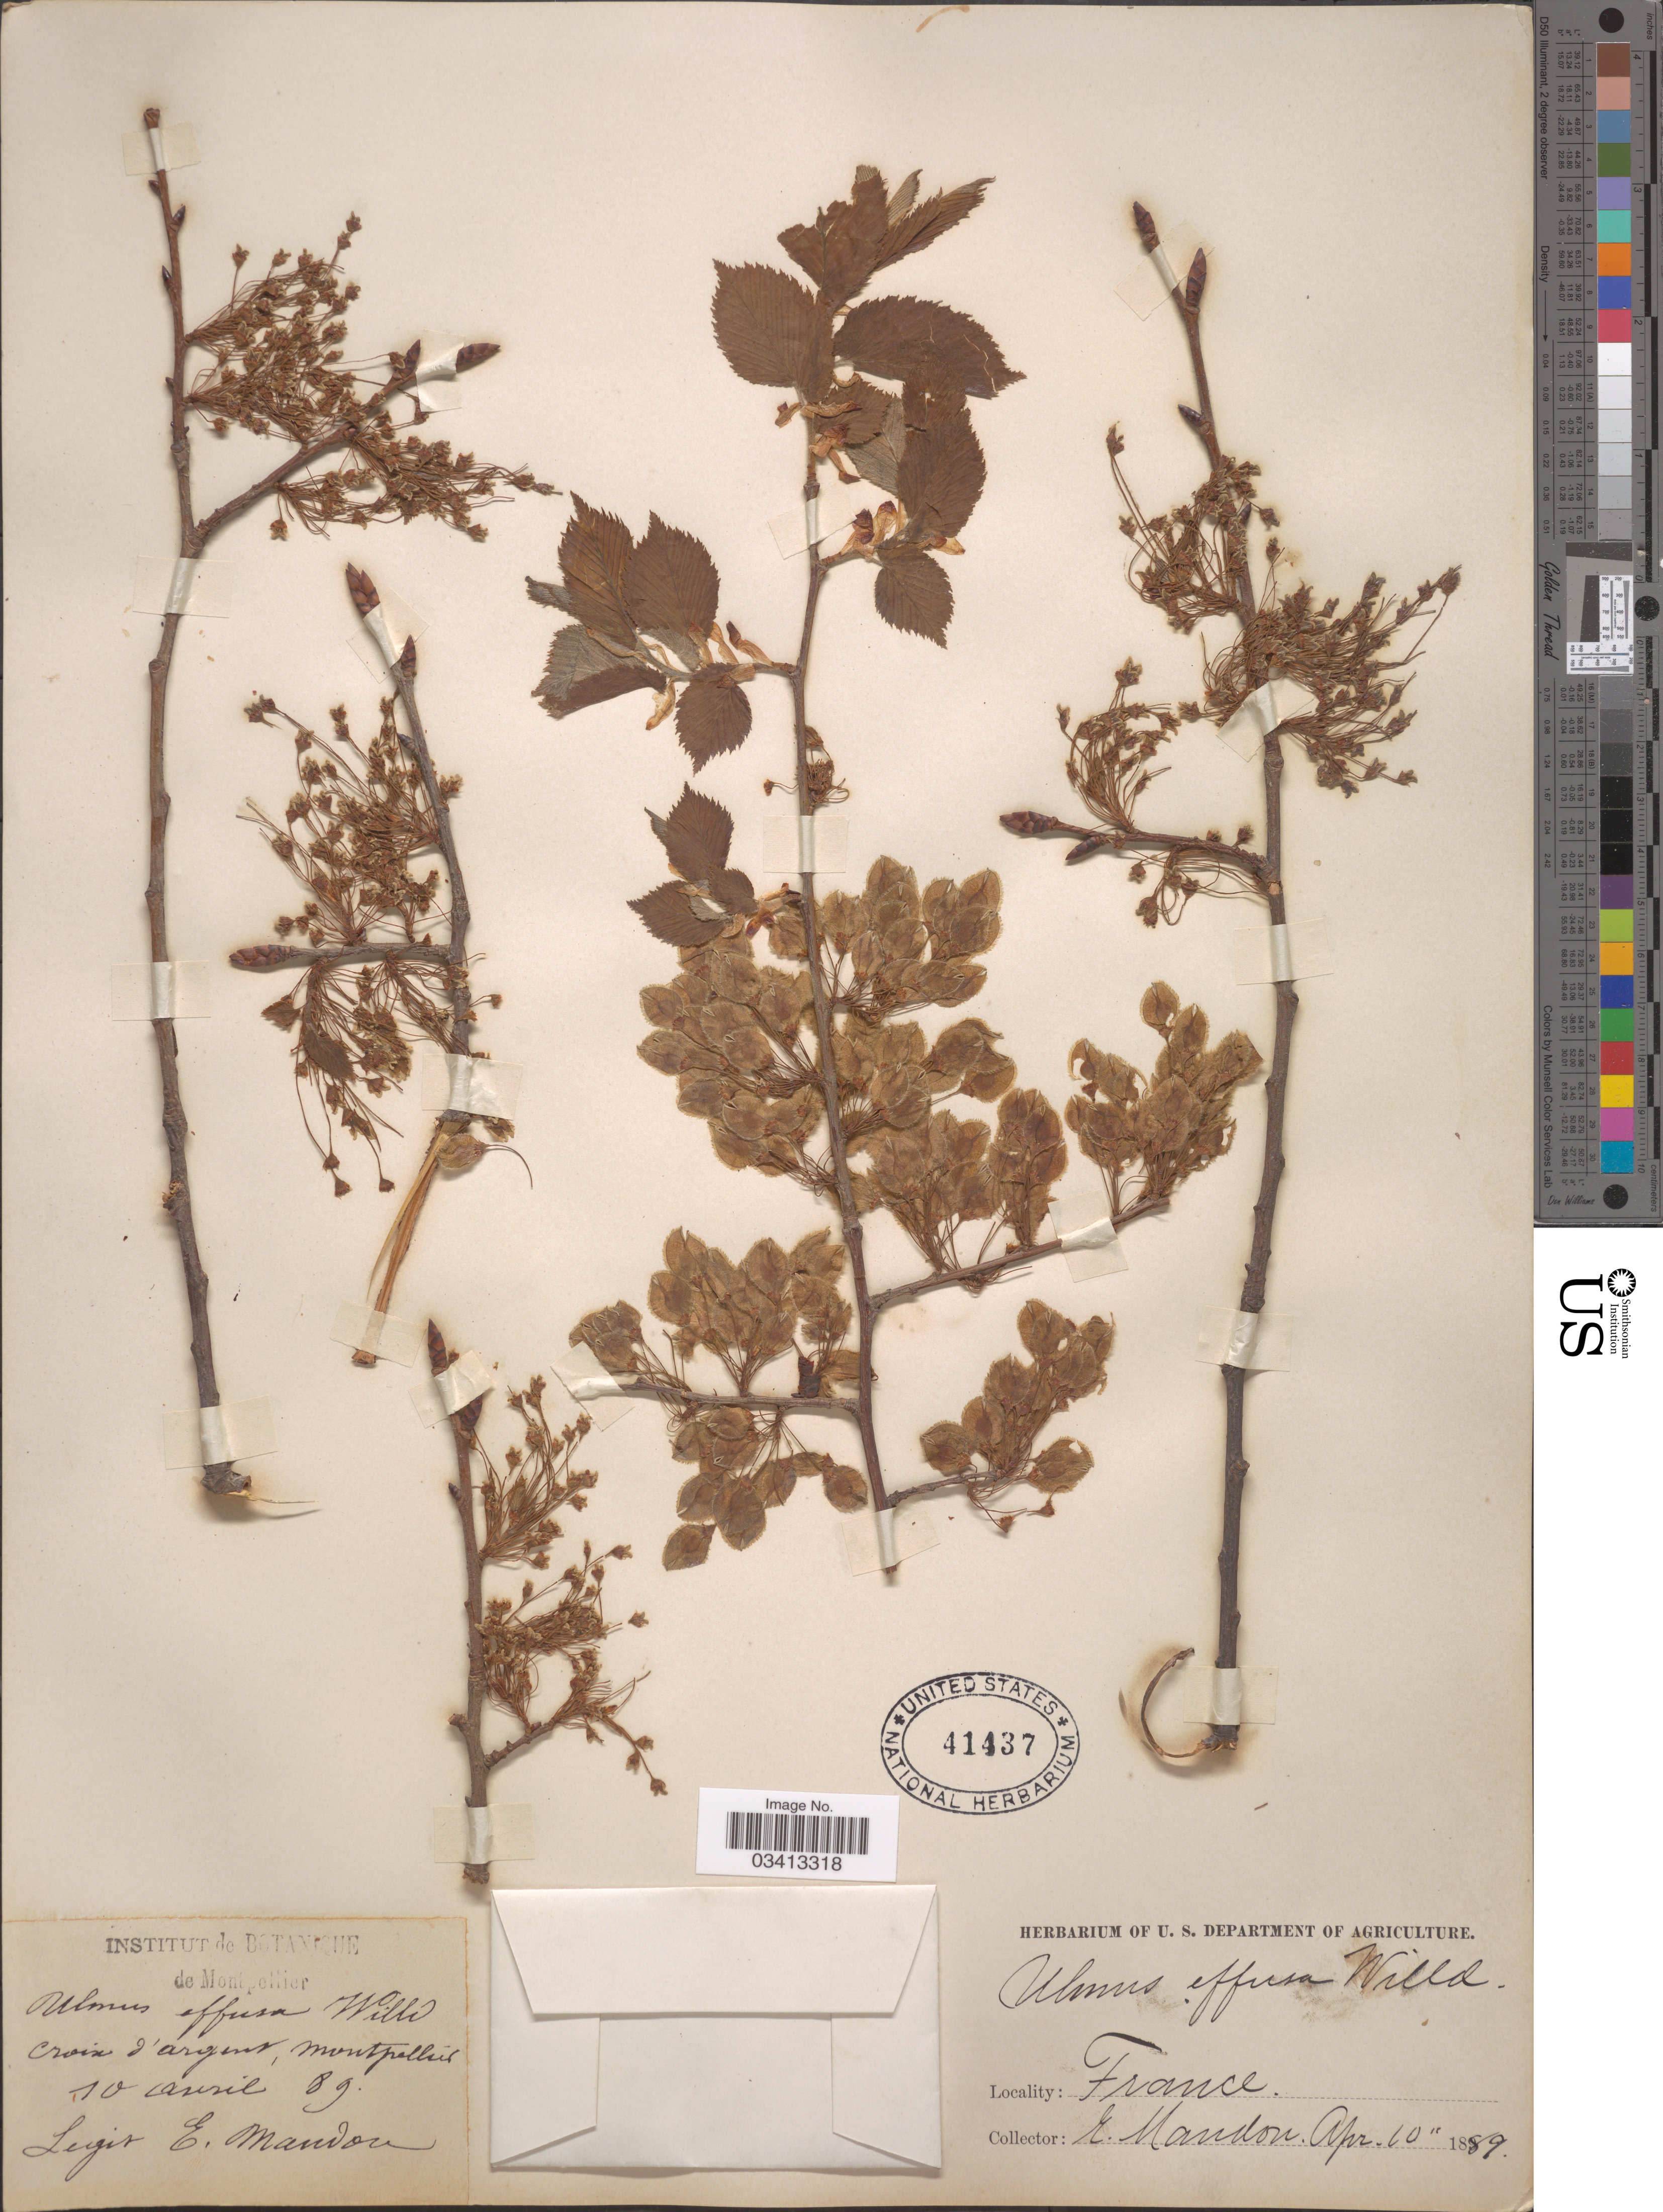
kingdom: Plantae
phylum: Tracheophyta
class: Magnoliopsida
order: Rosales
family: Ulmaceae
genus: Ulmus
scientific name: Ulmus laevis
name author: Pall.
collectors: E. Mandon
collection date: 1889-04-10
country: France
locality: Croix d'argens, montpellier.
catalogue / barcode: US 41437